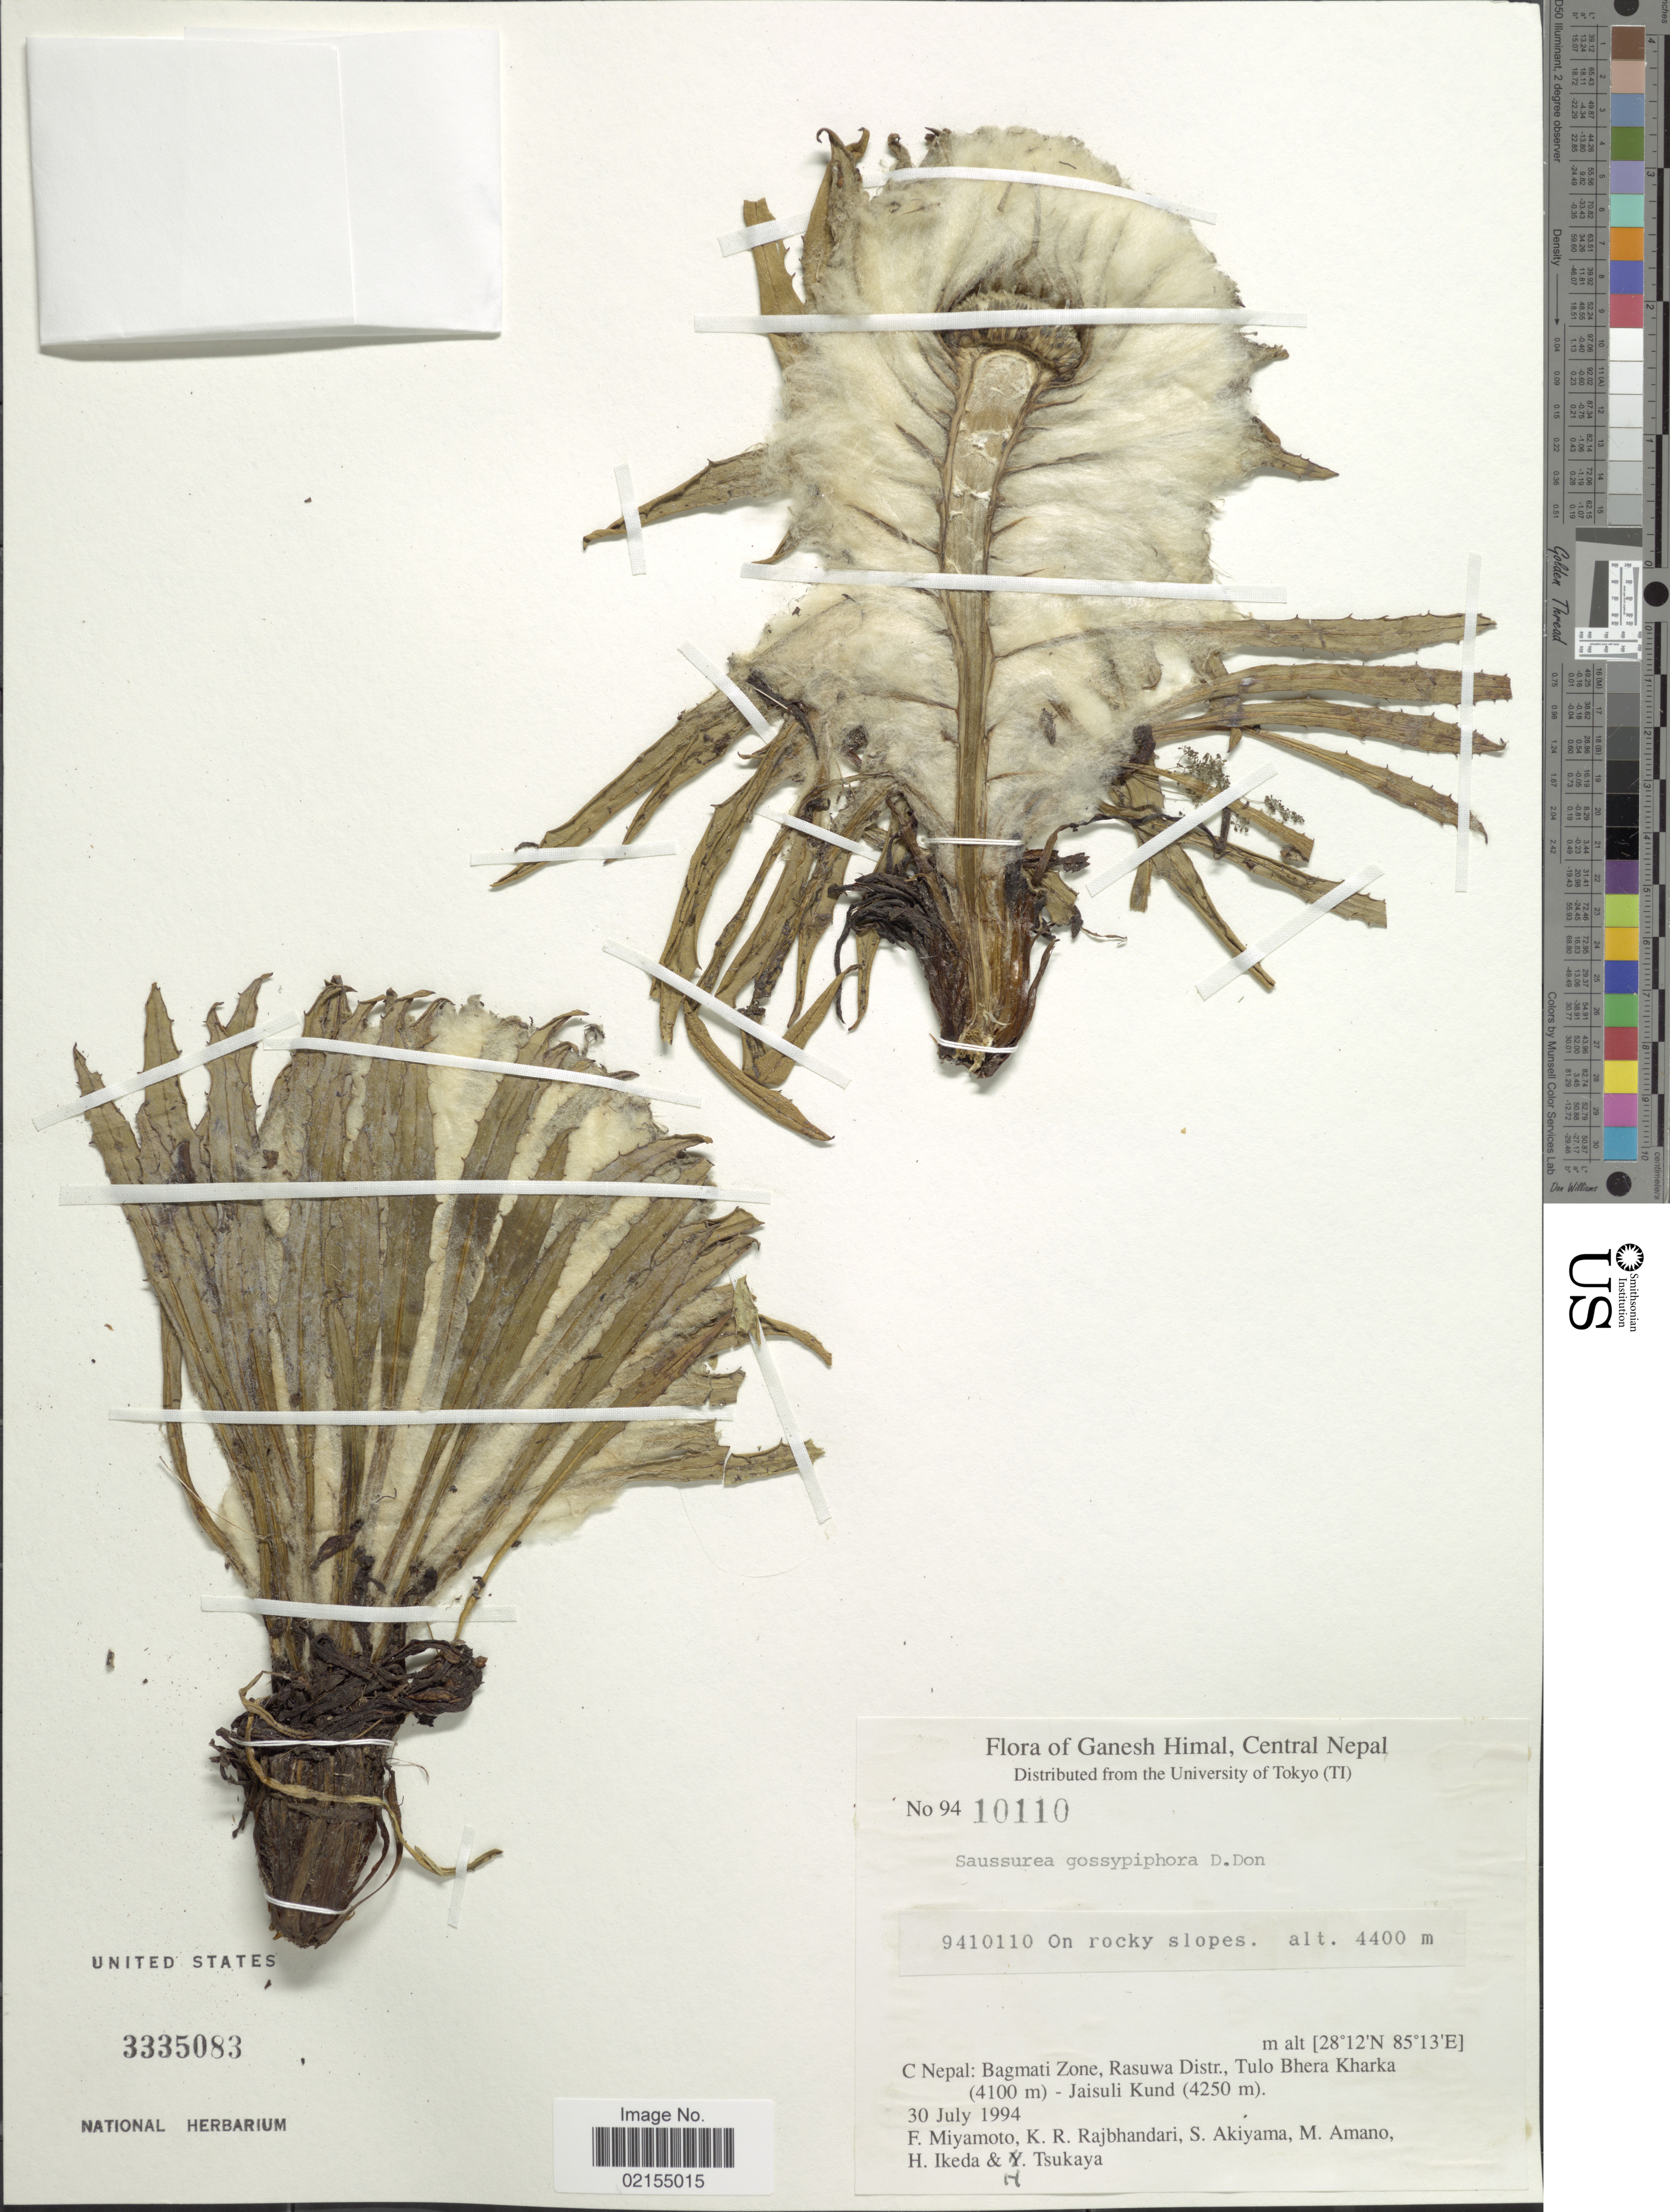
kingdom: Plantae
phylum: Tracheophyta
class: Magnoliopsida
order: Asterales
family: Asteraceae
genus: Saussurea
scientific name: Saussurea gossipiphora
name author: D. Don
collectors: F. Miyamoto, K. Rajbhandari, Shinobu Akiyama, M. Amano & et al.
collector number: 94/10110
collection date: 1994-07-30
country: Nepal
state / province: Bagmati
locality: C Nepal: Bagmati Zone, Rasuwa Distr., Tulo Bhera Kharka, Jailusi Kund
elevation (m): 4100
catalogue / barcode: US 3335083